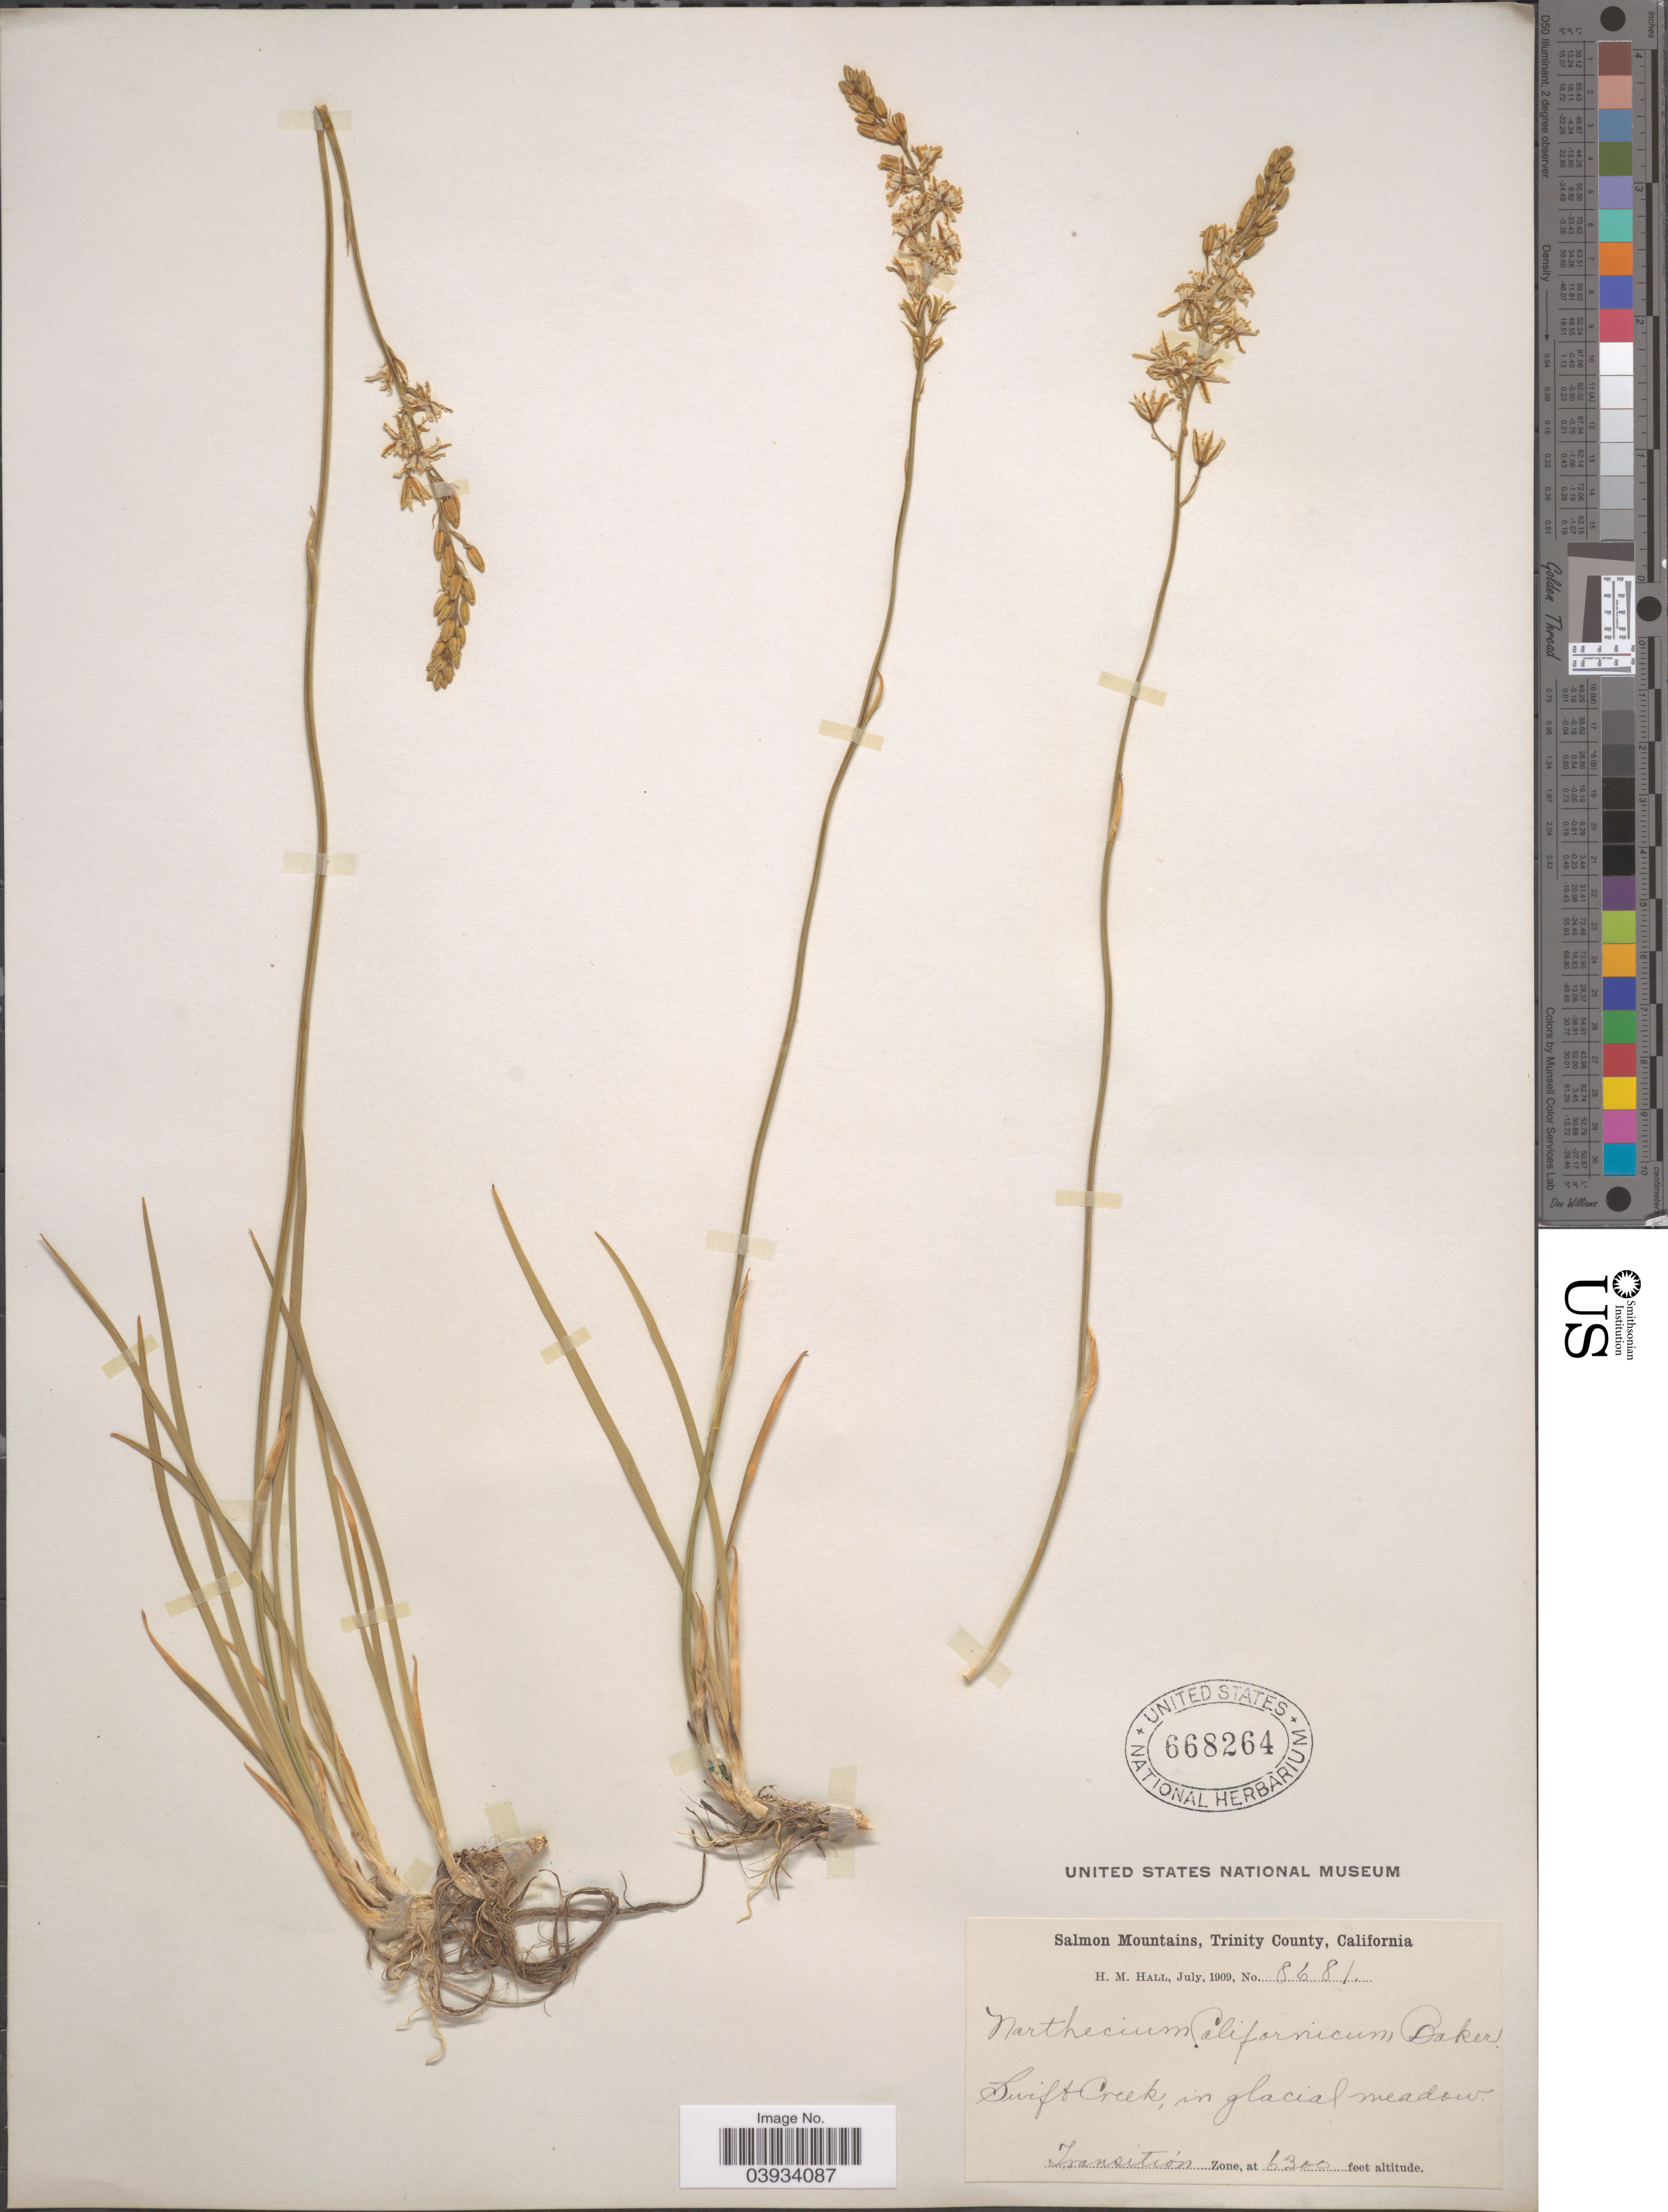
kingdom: Plantae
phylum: Tracheophyta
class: Liliopsida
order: Dioscoreales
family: Nartheciaceae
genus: Narthecium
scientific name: Narthecium californicum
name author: Baker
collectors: H. M. Hall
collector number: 8681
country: United States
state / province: California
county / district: Trinity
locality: Salmon Mountains, Trinity County, Swift Creek, in glacial meadow. Transition Zone.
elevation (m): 1920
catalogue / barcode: US 668264